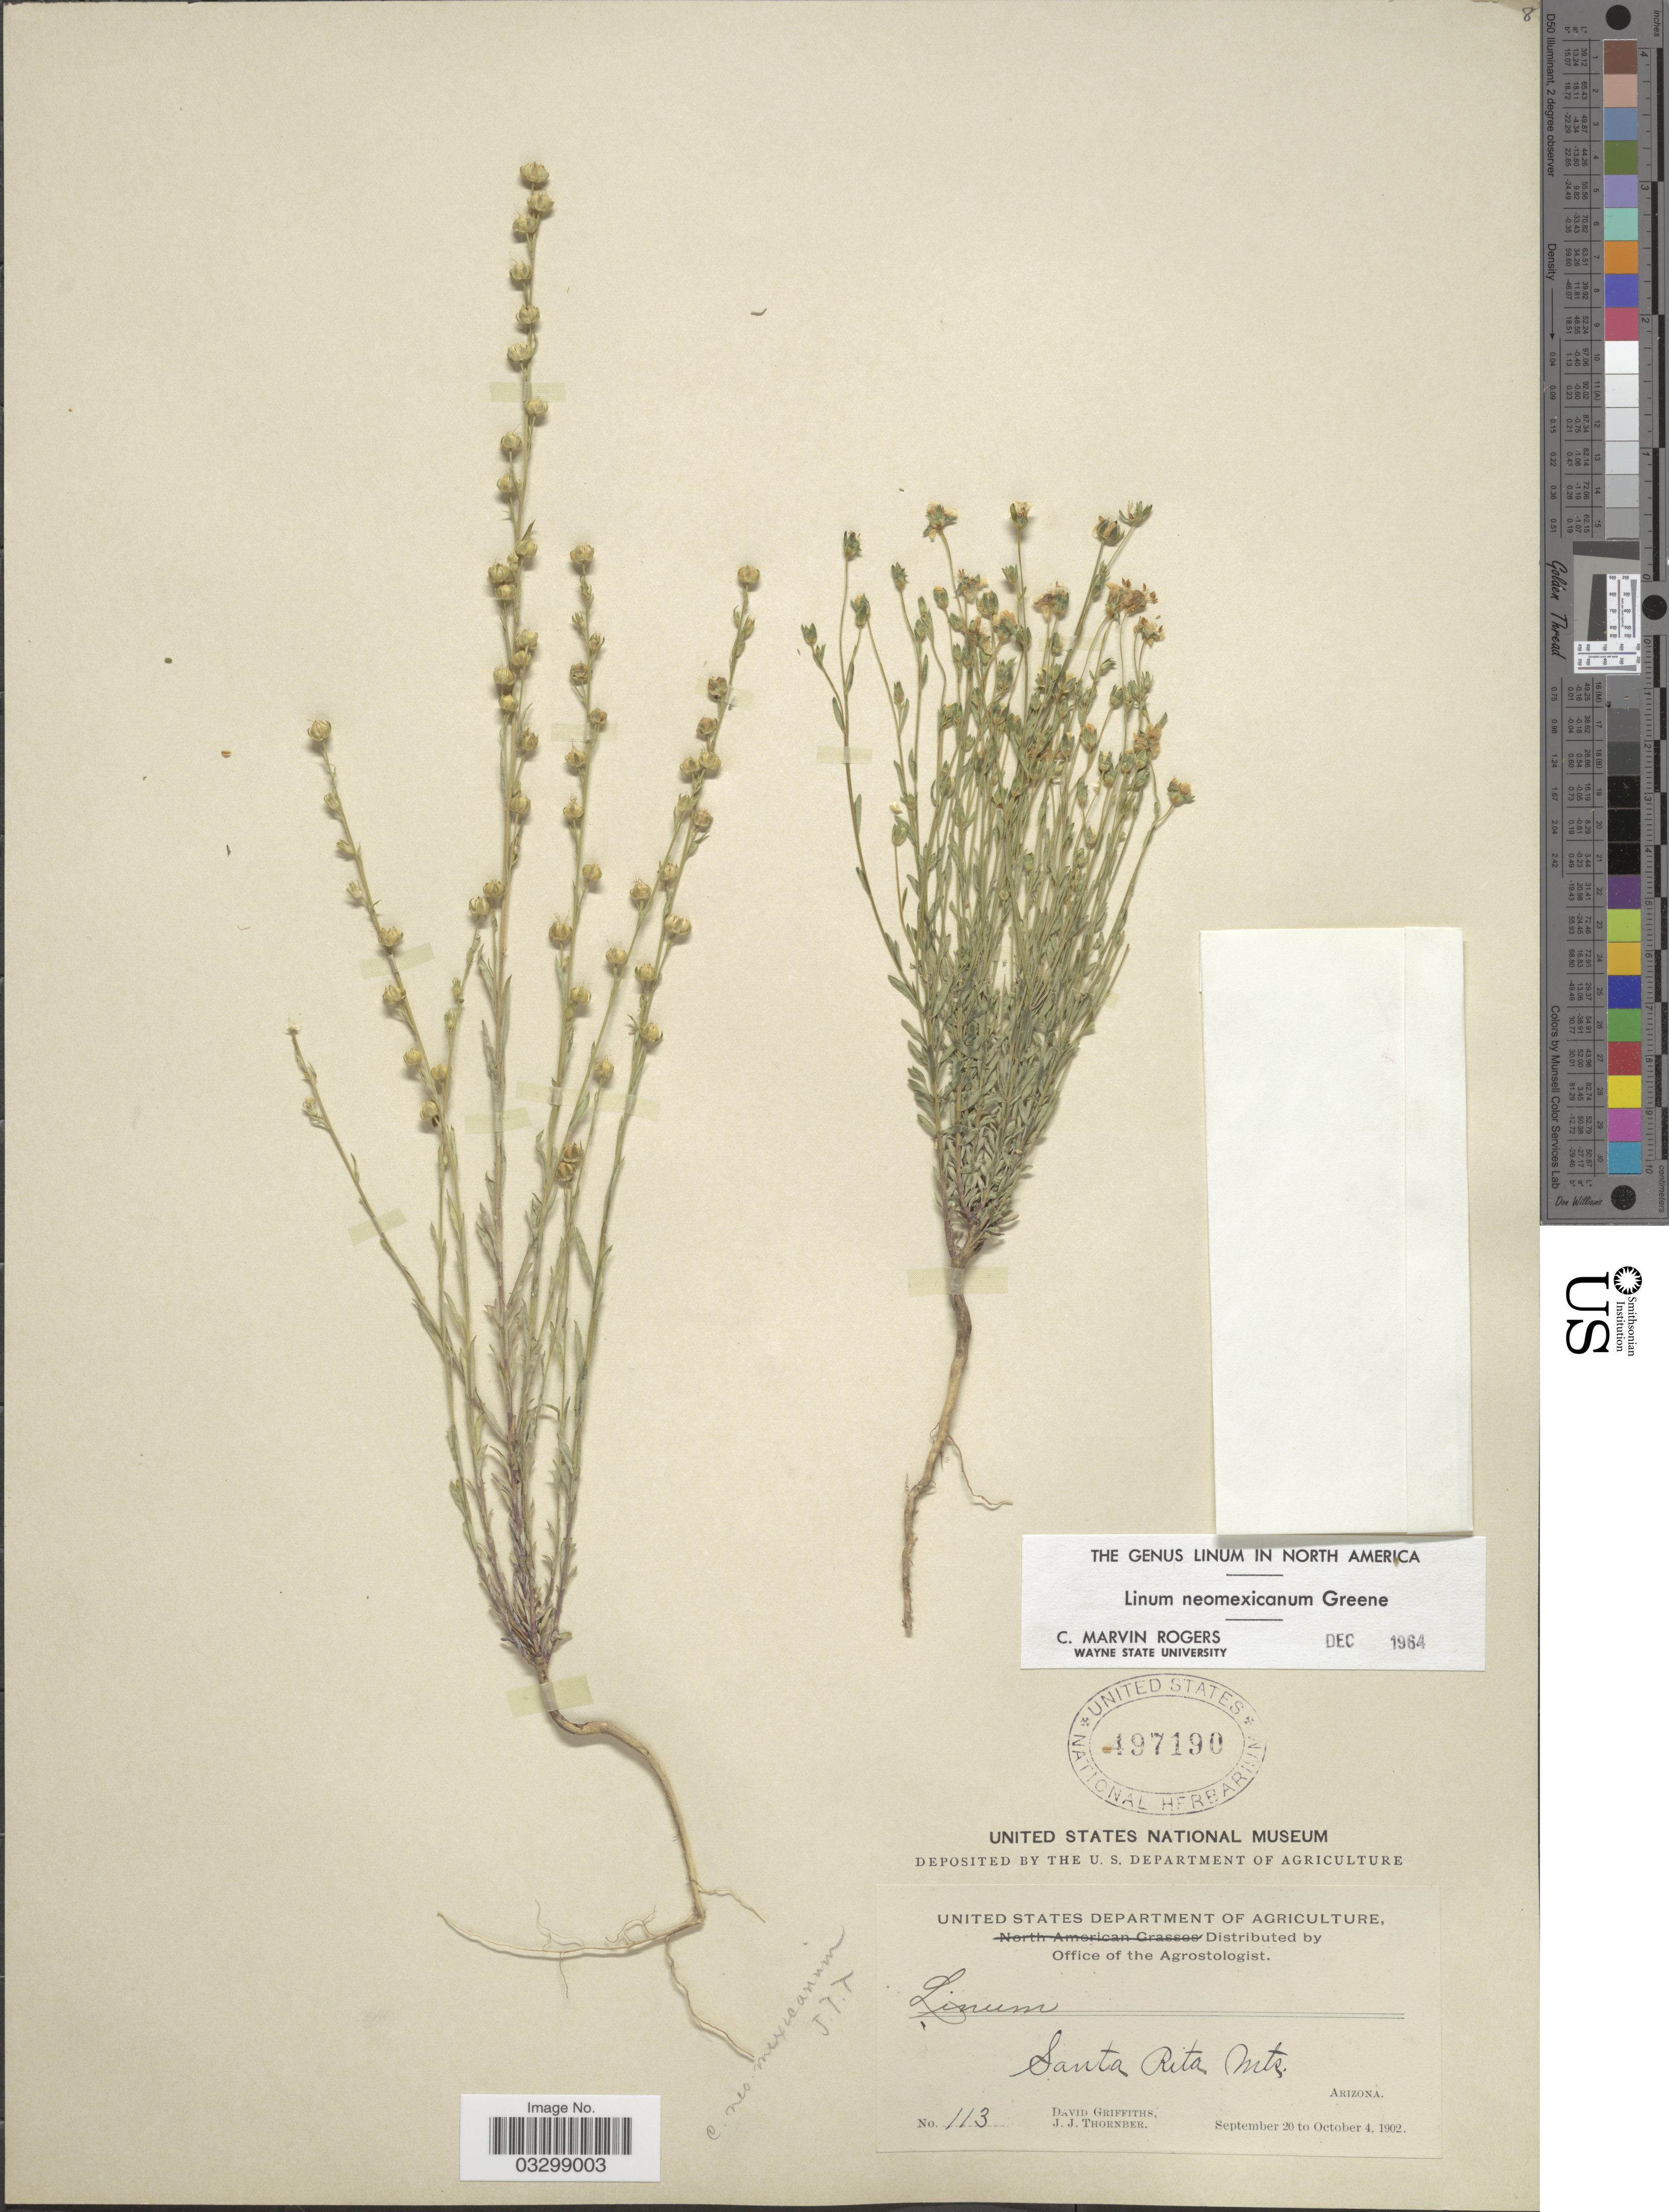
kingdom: Plantae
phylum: Tracheophyta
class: Magnoliopsida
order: Malpighiales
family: Linaceae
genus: Linum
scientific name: Linum neomexicanum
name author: Greene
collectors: D. Griffiths & J. Thornber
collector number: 113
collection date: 1902-09-20/1902-10-04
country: United States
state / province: Arizona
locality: Santa Rita Mts.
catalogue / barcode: US 197190